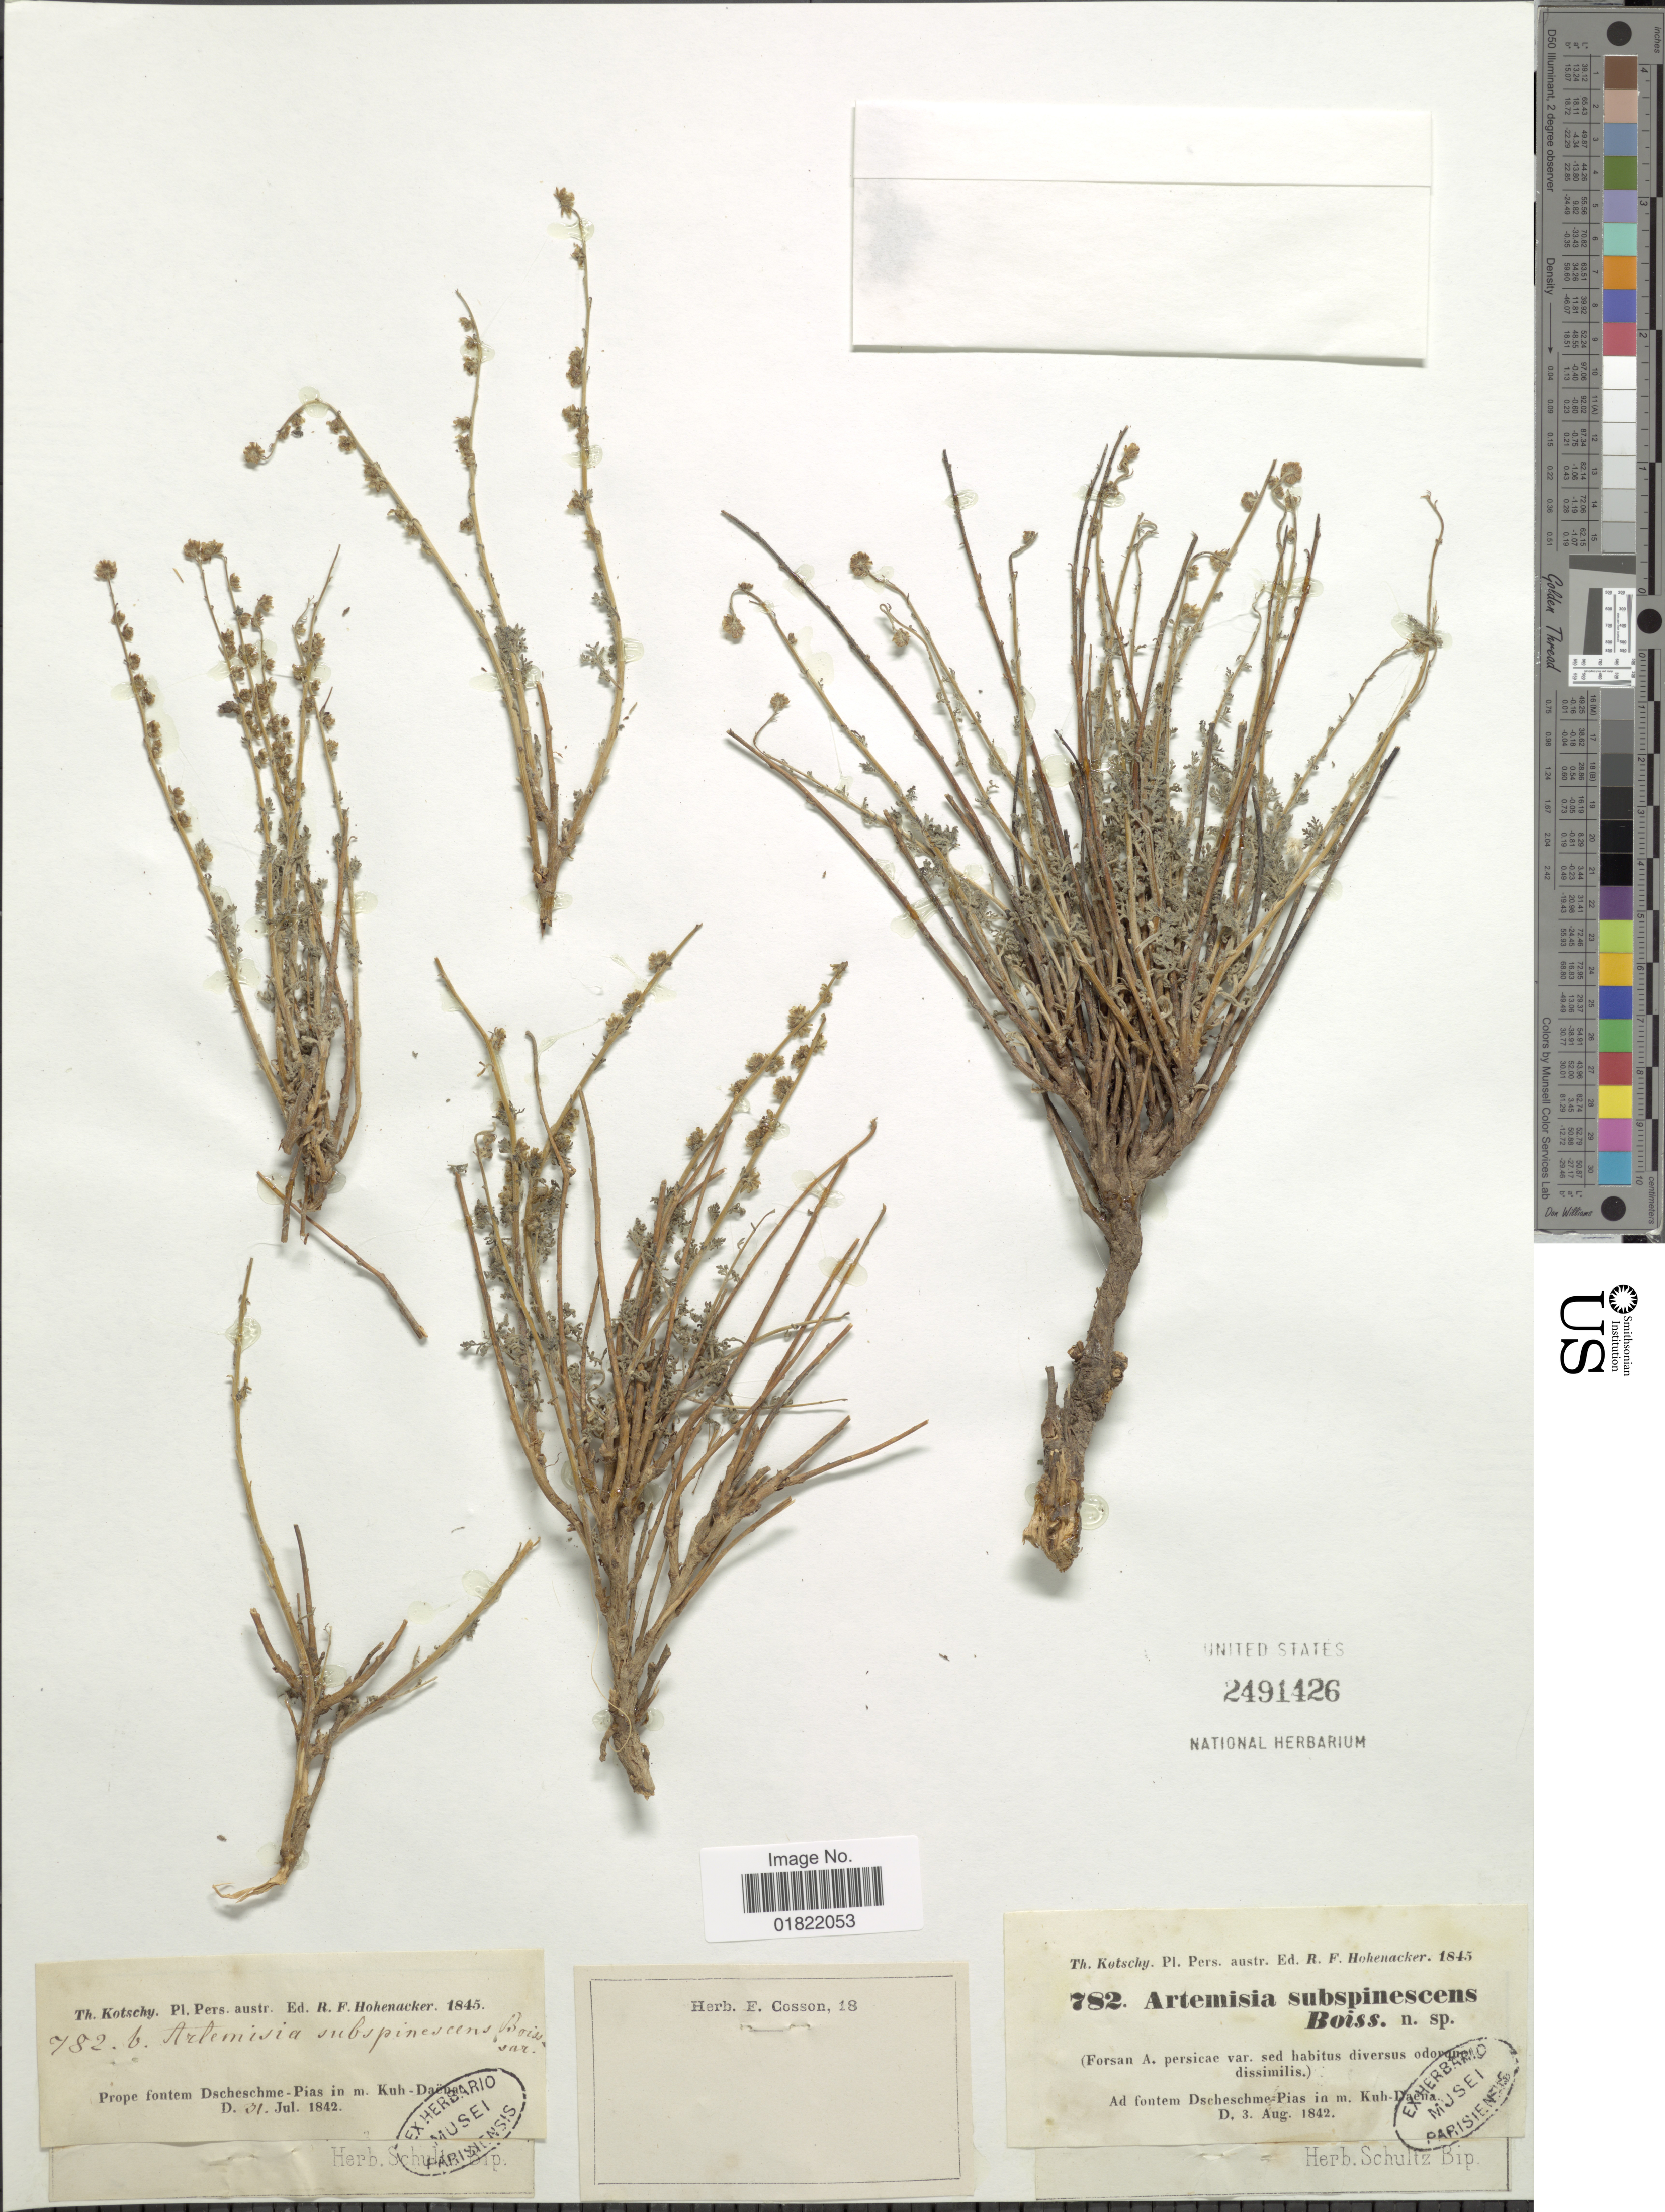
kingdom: Plantae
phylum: Tracheophyta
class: Magnoliopsida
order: Asterales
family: Asteraceae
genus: Anthemis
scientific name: Anthemis subspinescens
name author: Boiss.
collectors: K. G. Kotschy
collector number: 782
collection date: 1842-07-31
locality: Ad fontem Scheschme-Pias in m. Kuh-Daena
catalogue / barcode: US 2491426